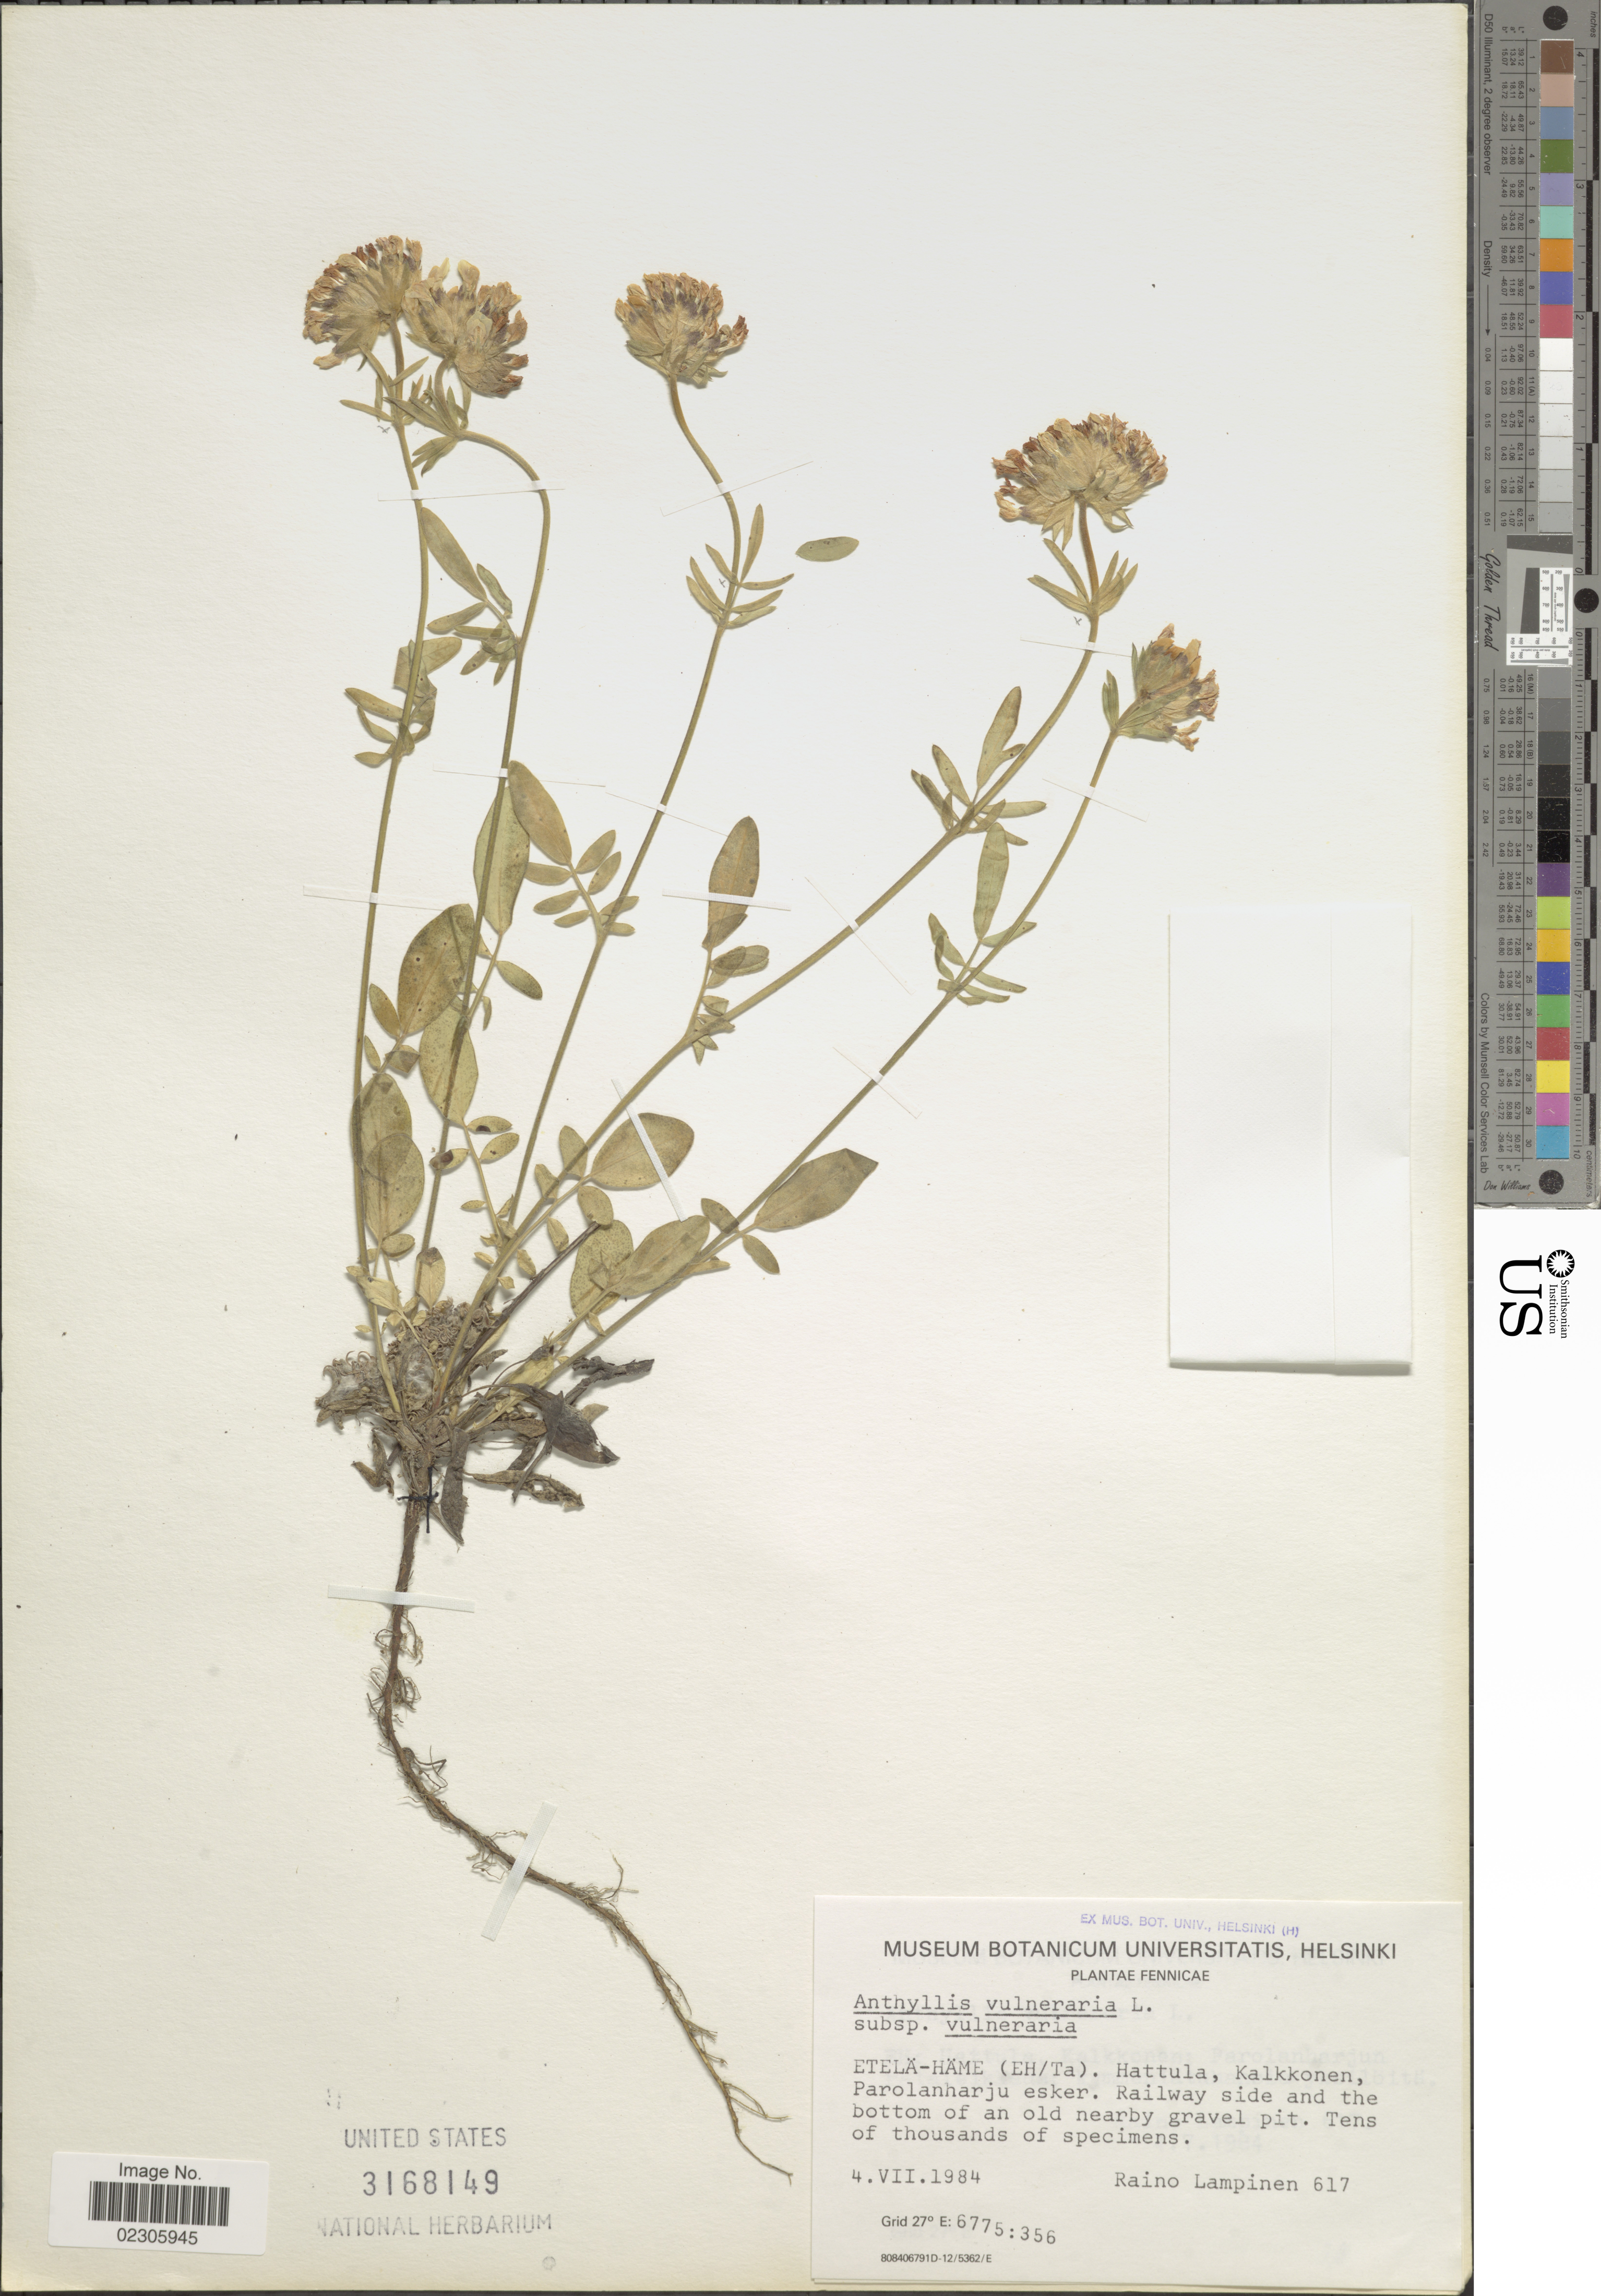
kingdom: Plantae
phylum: Tracheophyta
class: Magnoliopsida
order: Fabales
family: Fabaceae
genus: Anthyllis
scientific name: Anthyllis vulneraria subsp. vulneraria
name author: L.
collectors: R. Lampinen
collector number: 617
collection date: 1984-07-04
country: Finland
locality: Fennicae, Etela-Hame (Eh/Ta), Hattula, Kalkkonen, Parolanharju esker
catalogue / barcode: US 3168149